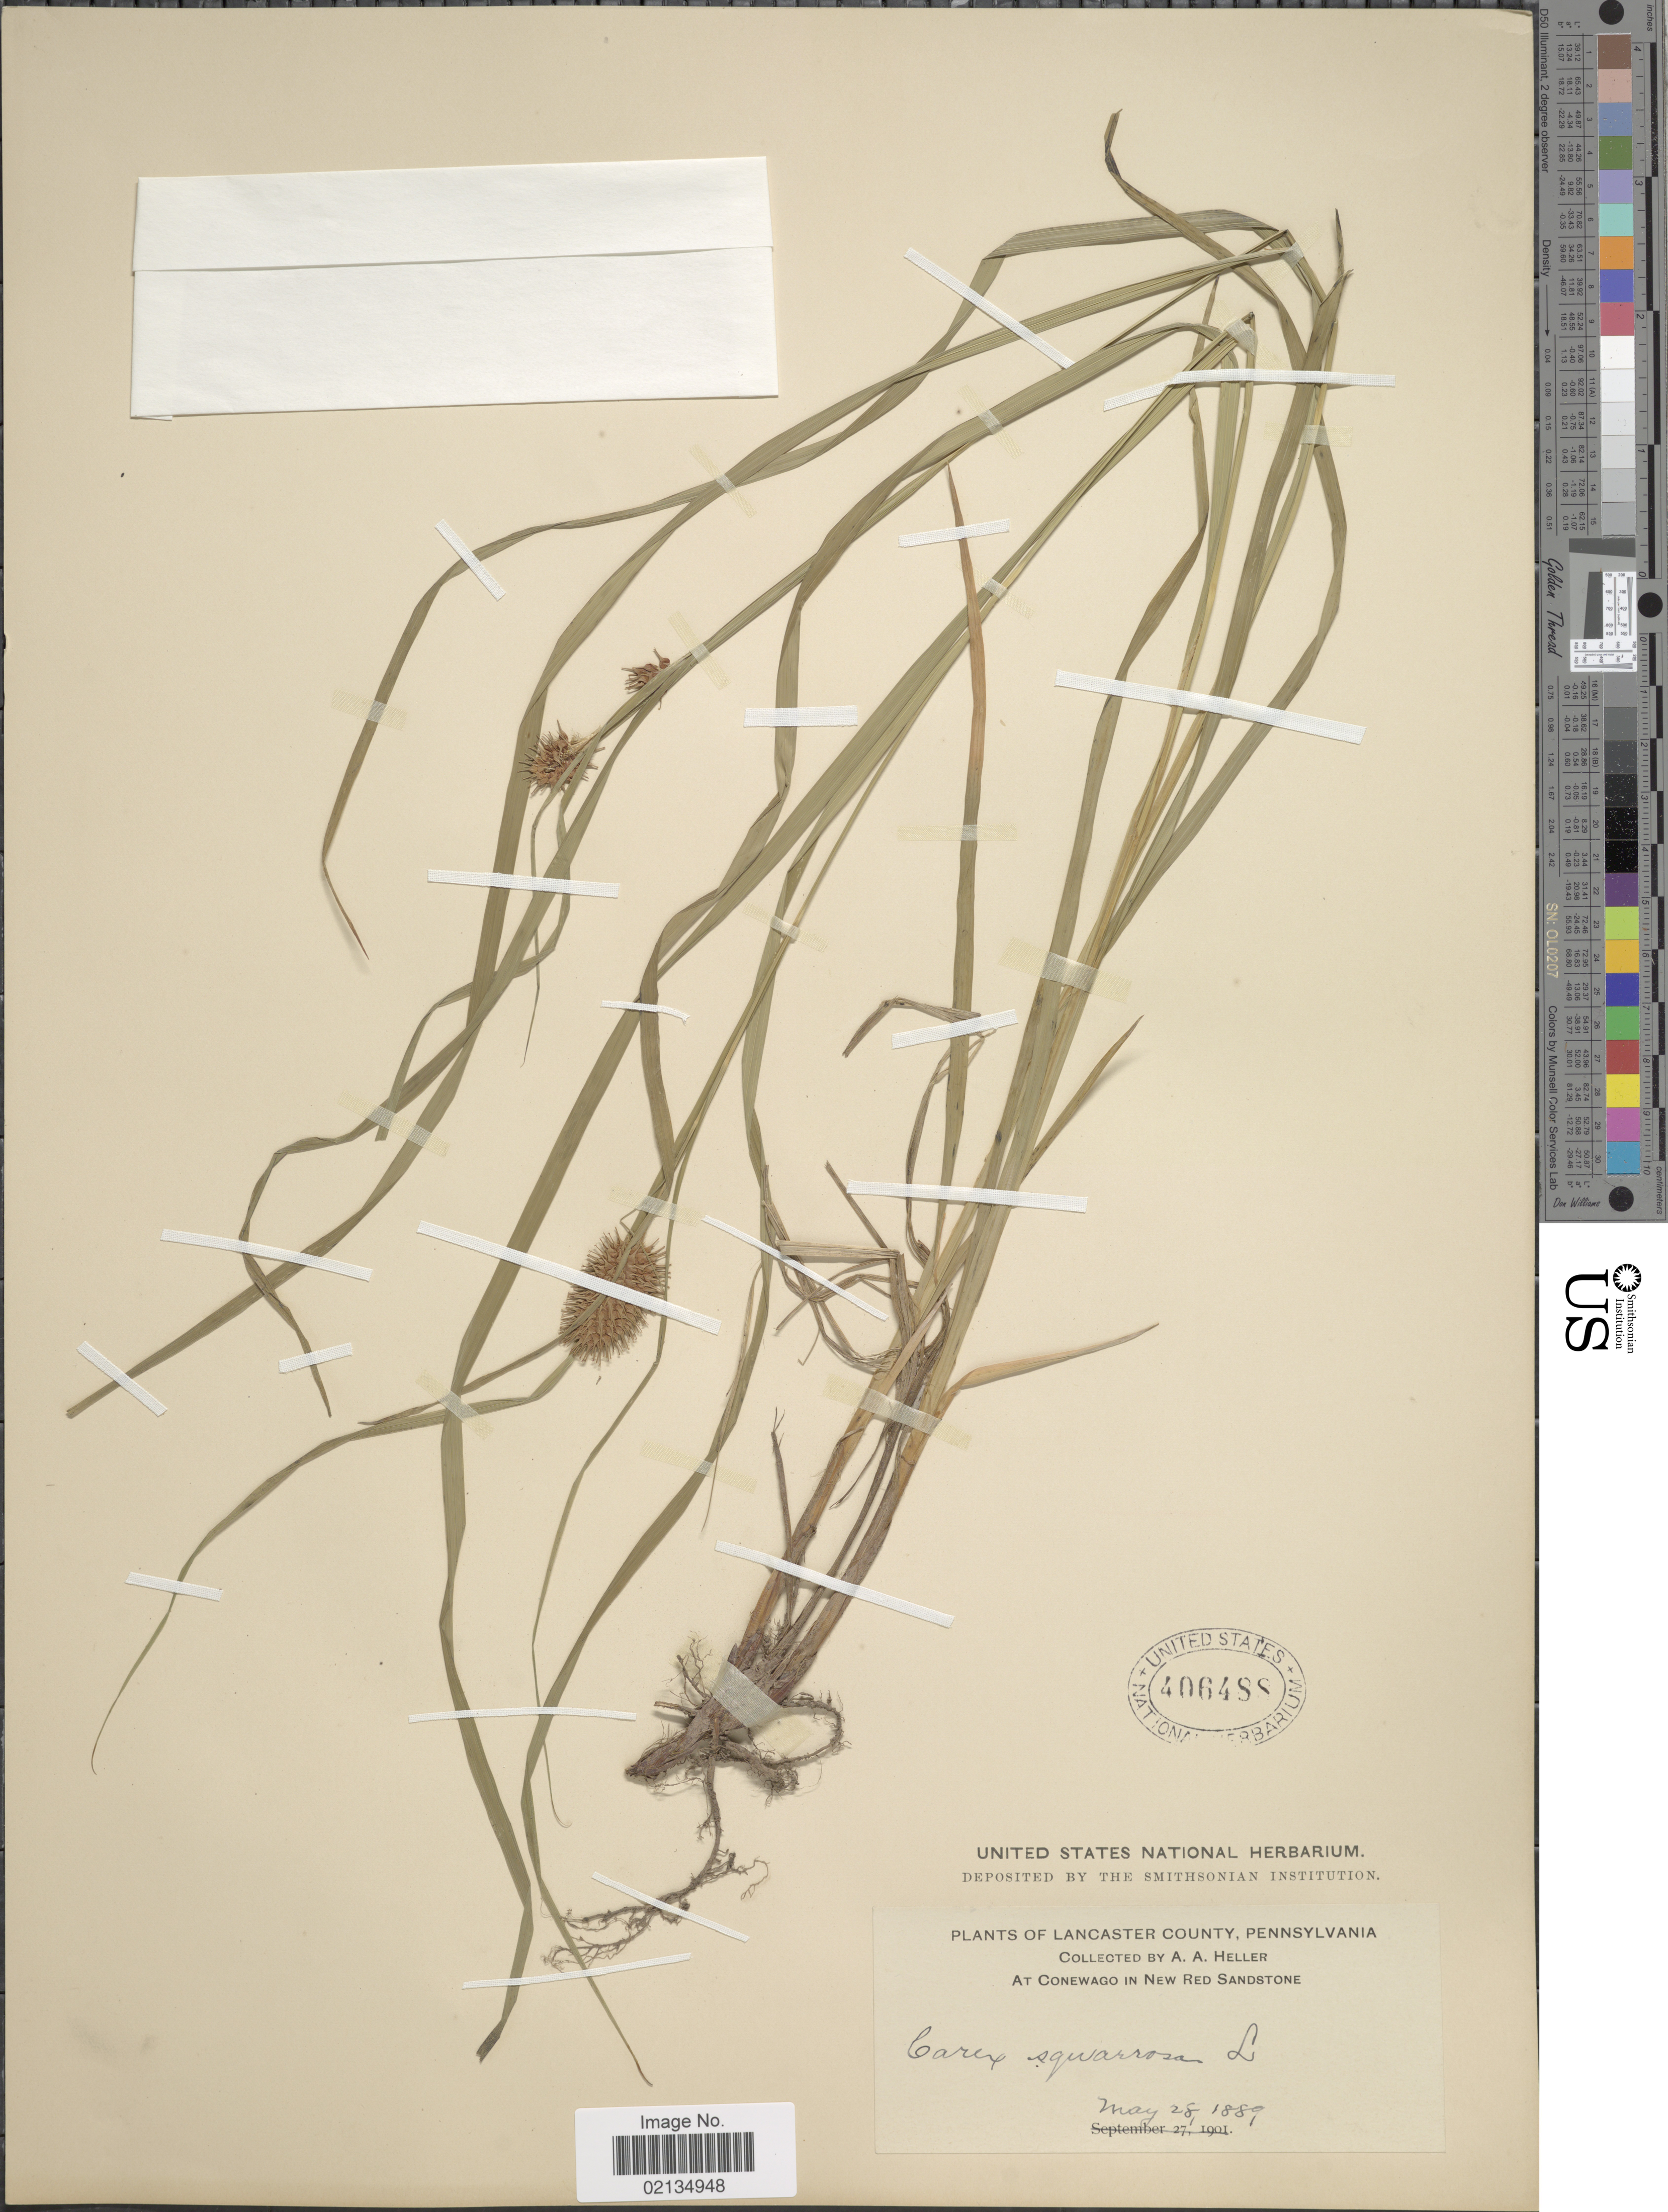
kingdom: Plantae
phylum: Tracheophyta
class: Liliopsida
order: Poales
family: Cyperaceae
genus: Carex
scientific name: Carex squarrosa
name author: L.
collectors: A. A. Heller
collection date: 1889-05-28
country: United States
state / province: Pennsylvania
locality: Lancaster, At Conewago in New Red Sandstone. Lancaster County.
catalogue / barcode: US 406488